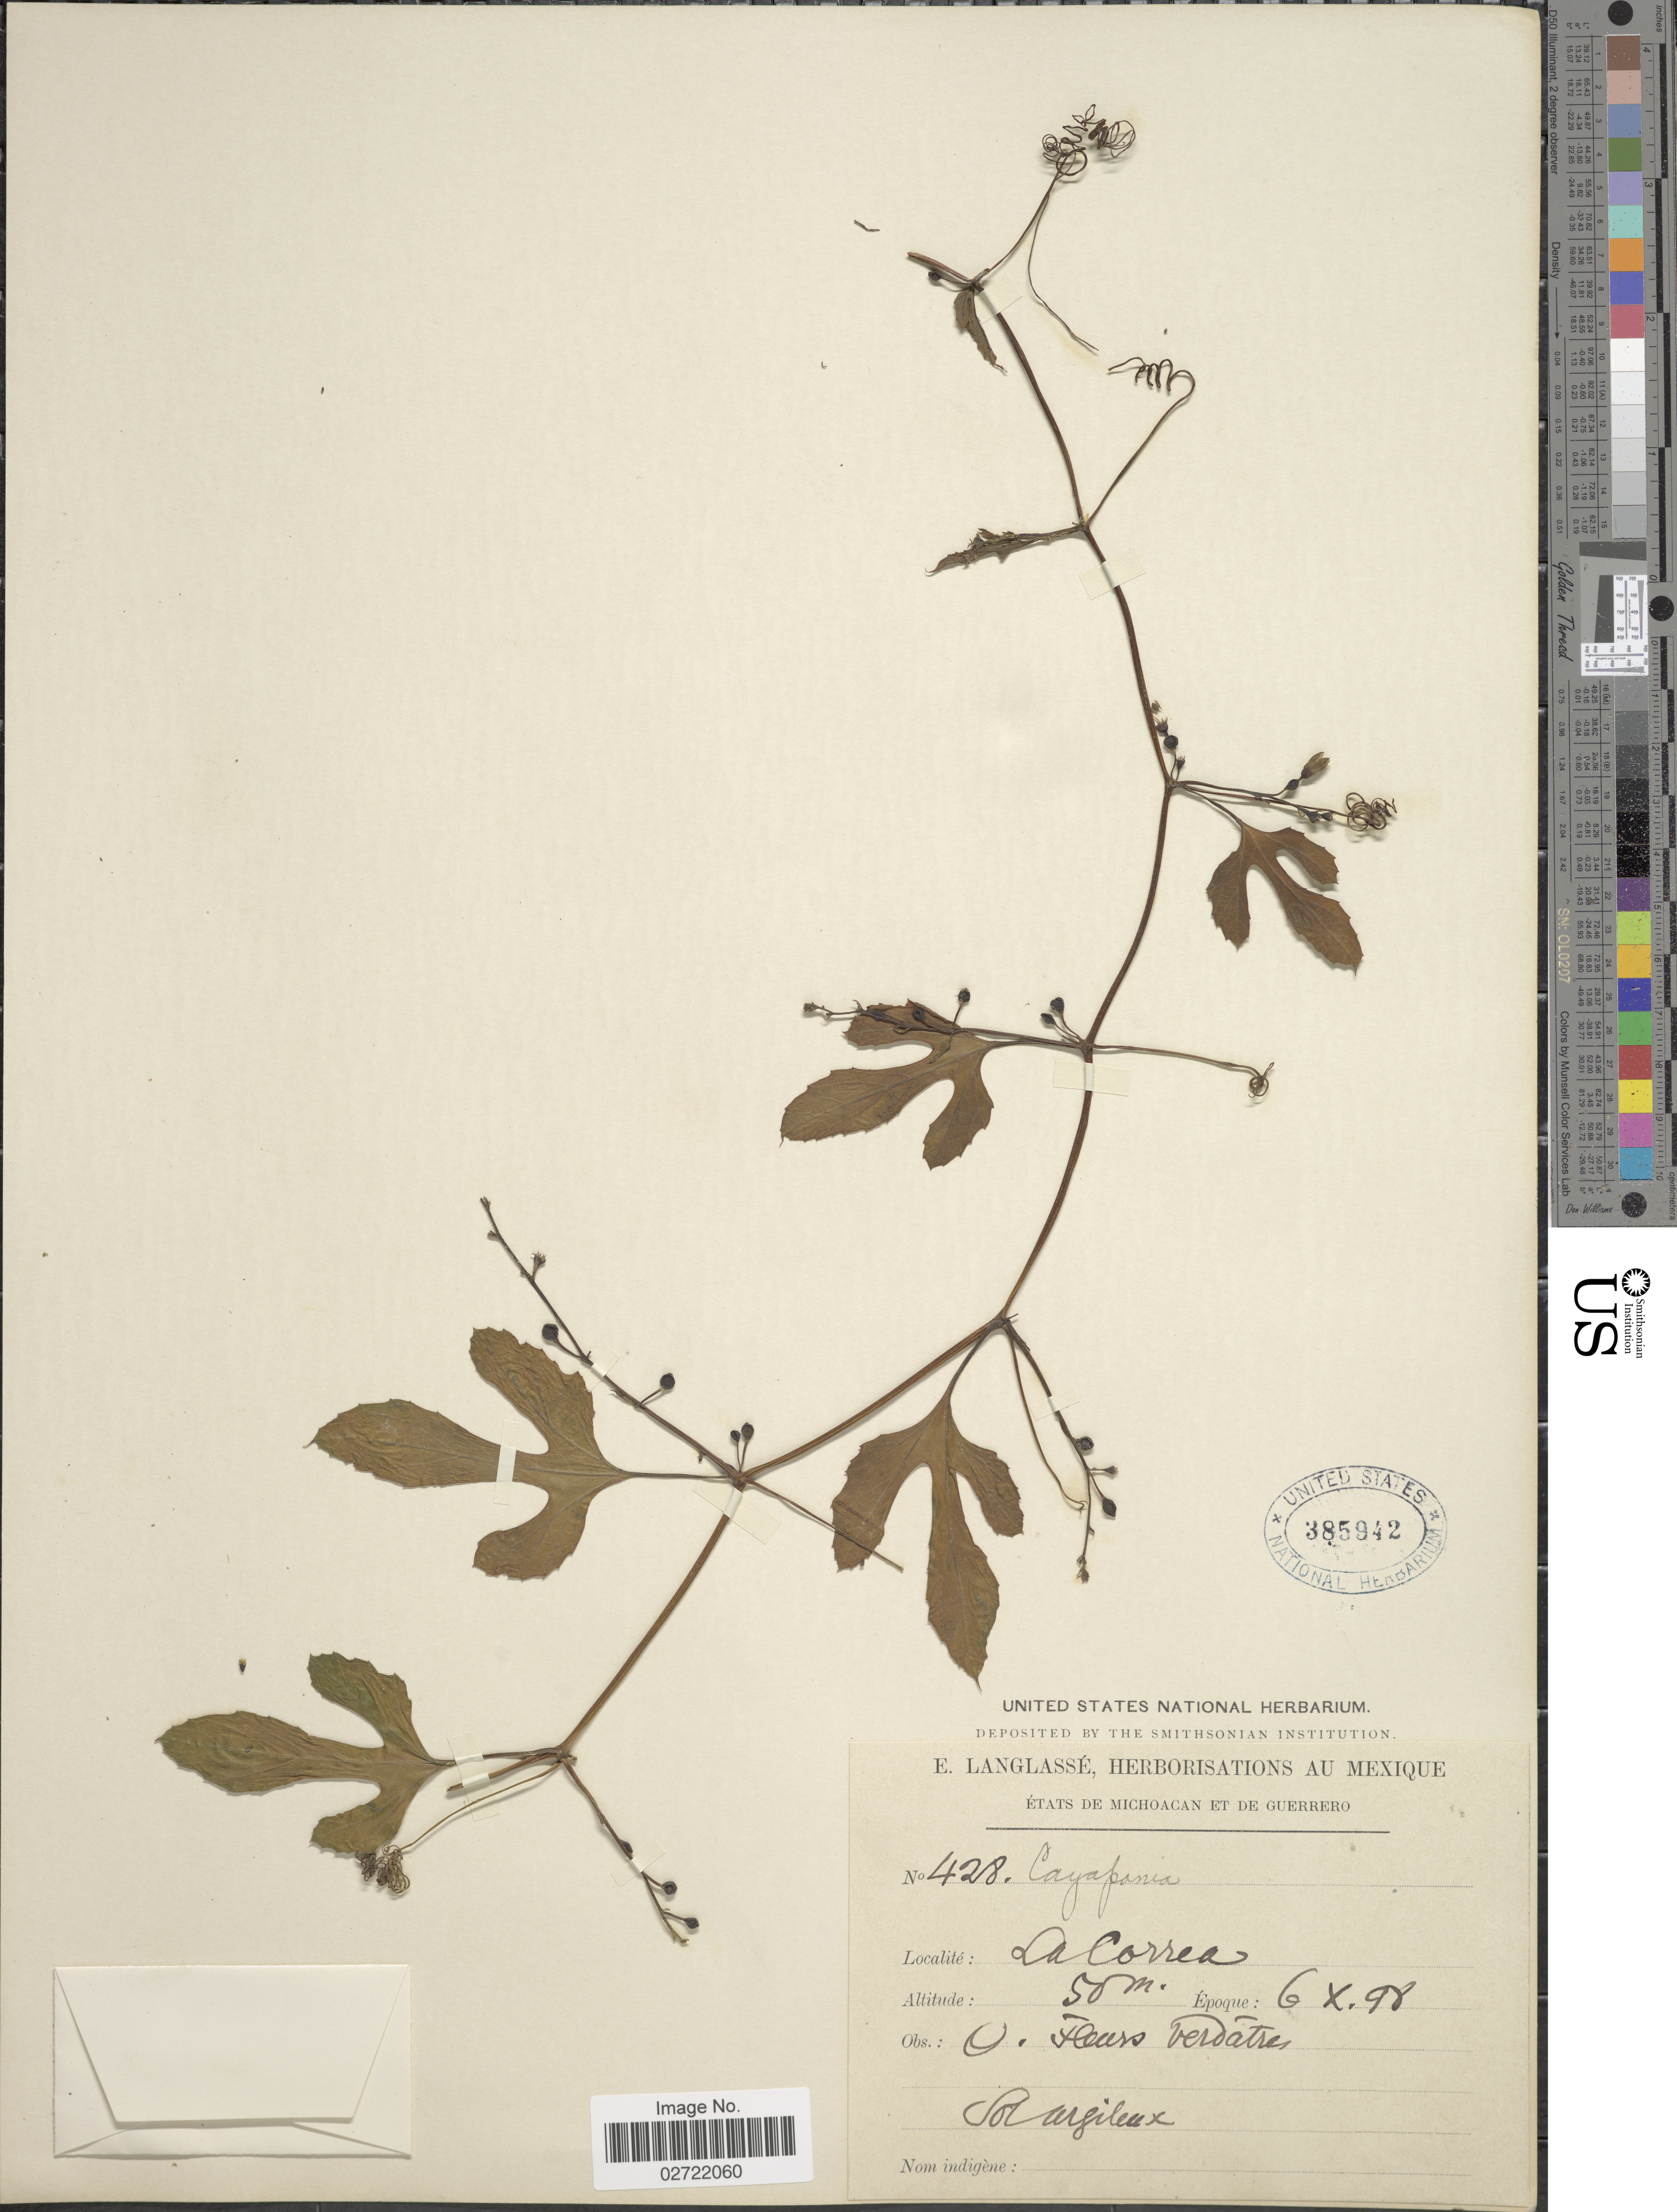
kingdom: Plantae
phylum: Tracheophyta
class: Magnoliopsida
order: Cucurbitales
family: Cucurbitaceae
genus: Cayaponia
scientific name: Cayaponia attenuata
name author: (Hook. & Arn.) Cogn.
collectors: E. Langlassé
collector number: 428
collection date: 1898-10-06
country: Mexico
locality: États de Michoacan et de Guerrero, La Correa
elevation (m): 50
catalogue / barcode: US 385942